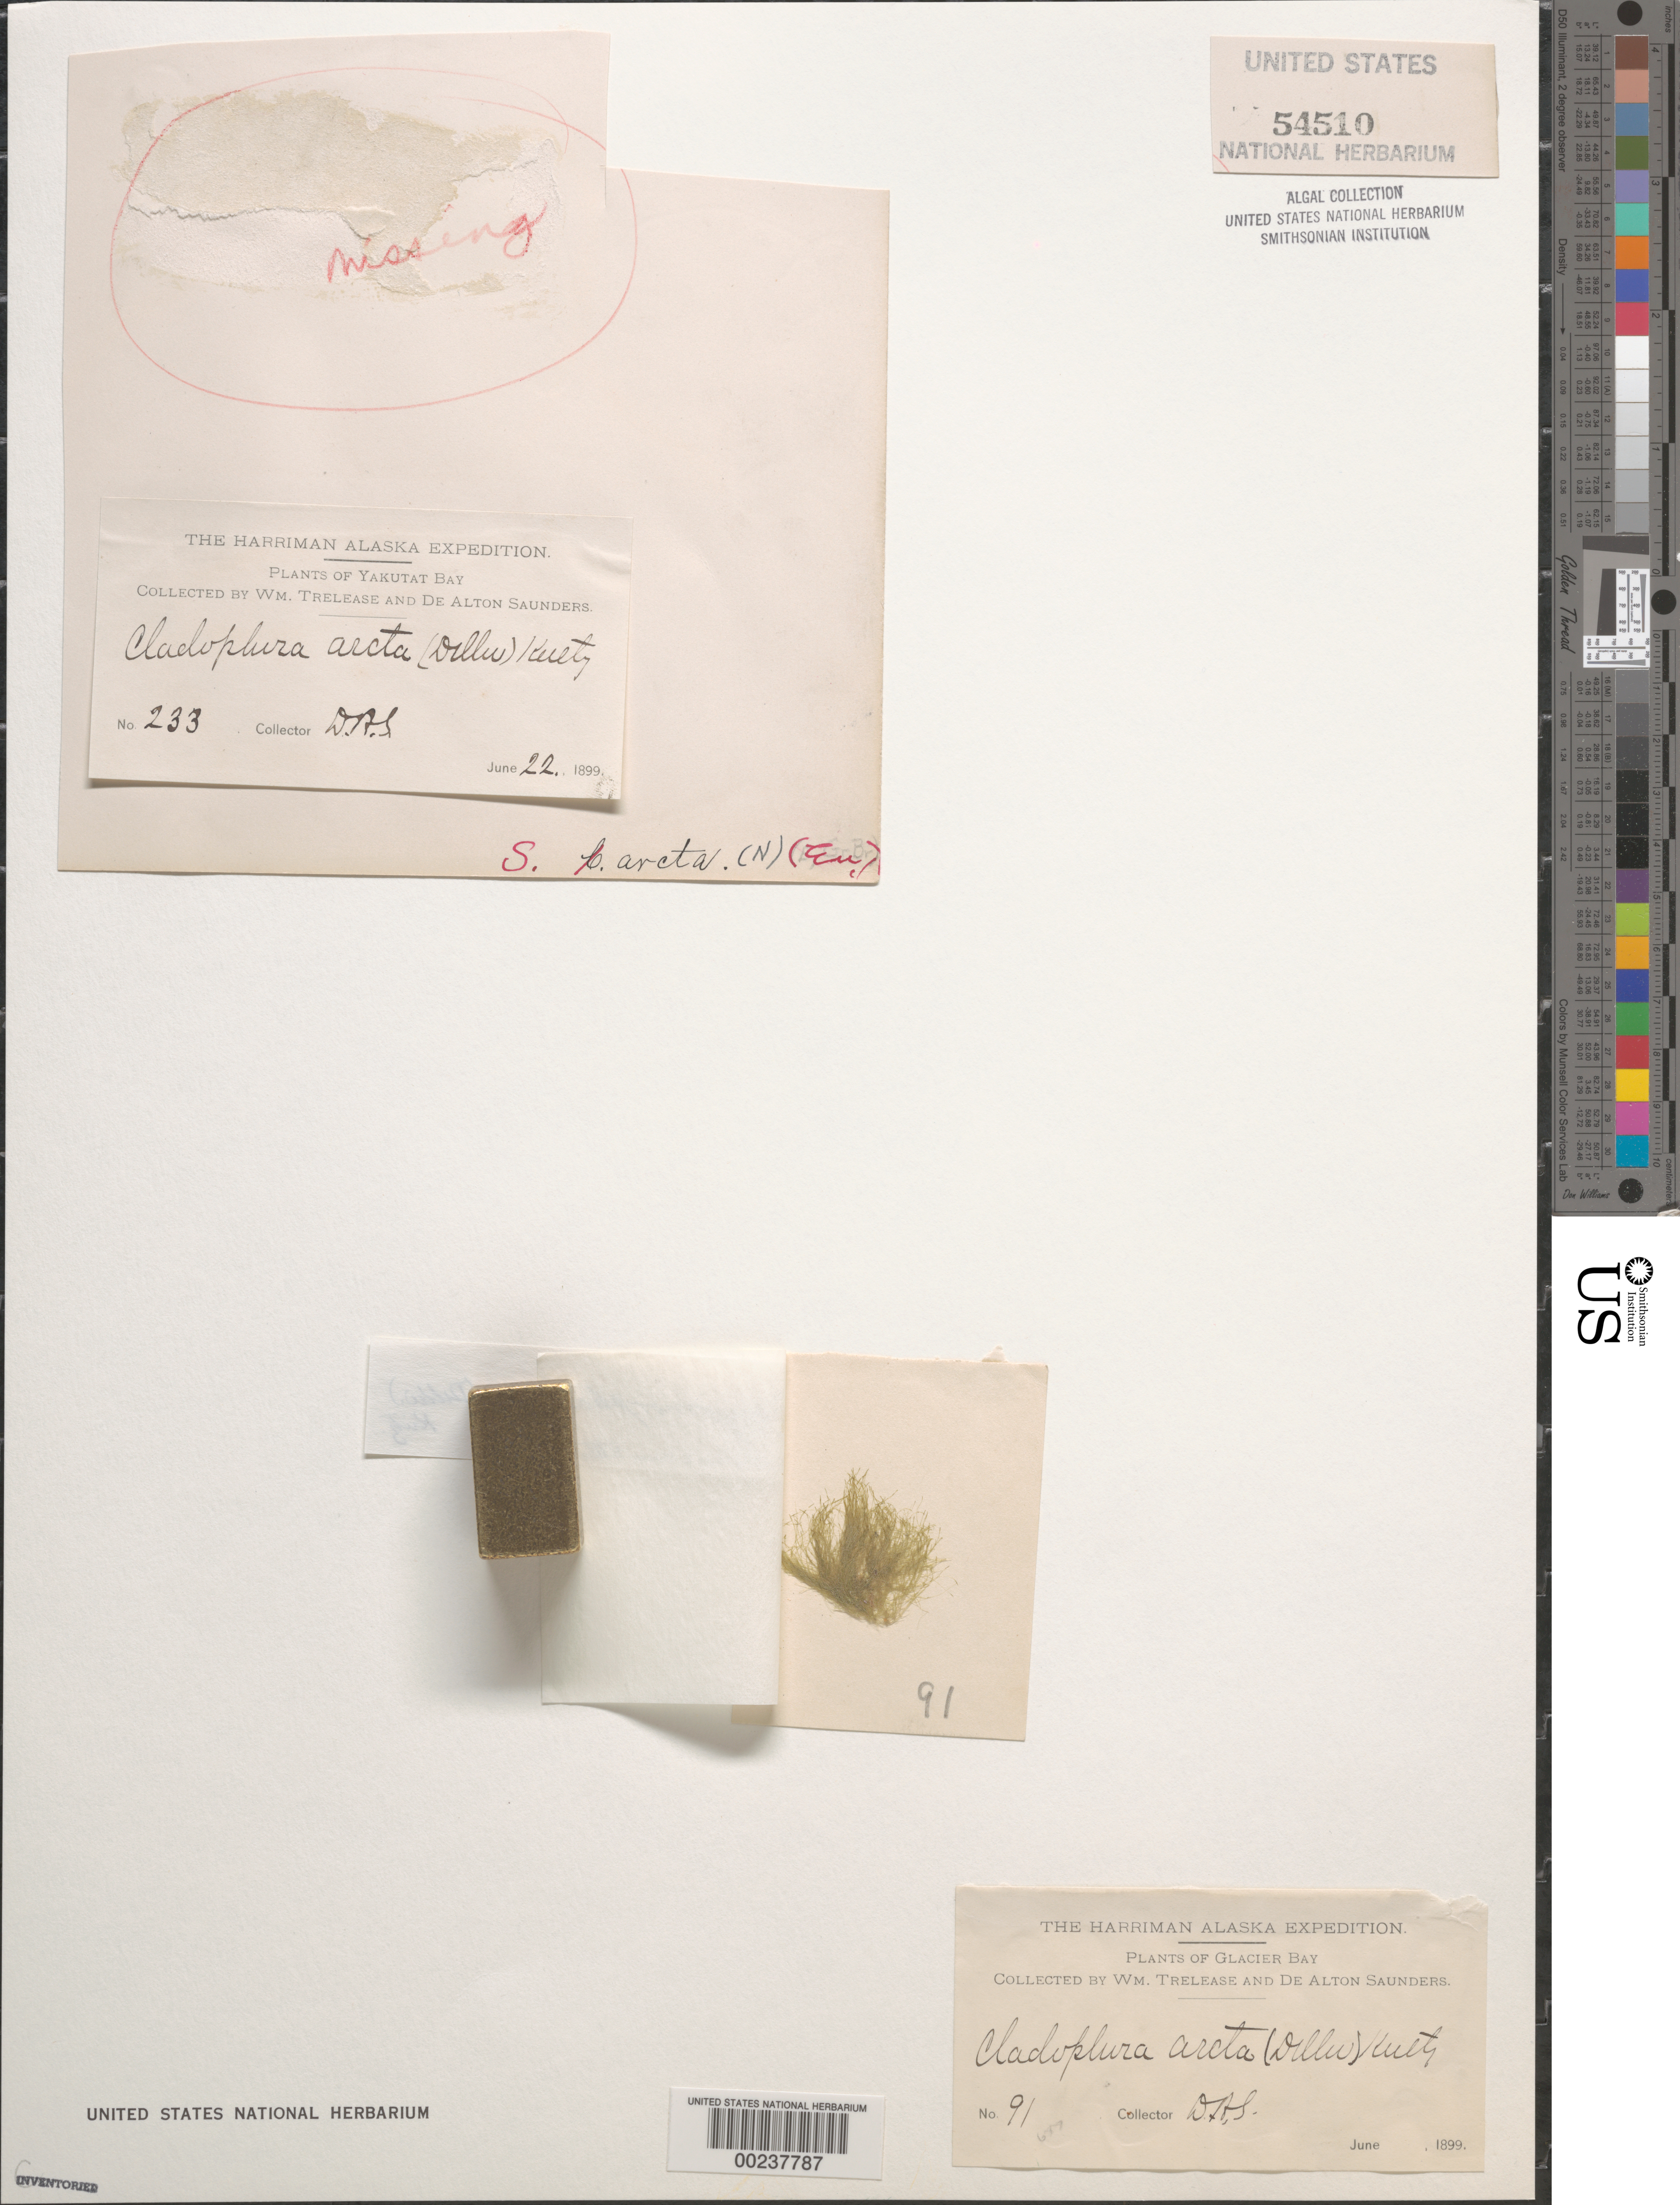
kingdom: Plantae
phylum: Chlorophyta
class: Ulvophyceae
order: Ulotrichales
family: Ulotrichaceae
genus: Acrosiphonia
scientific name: Acrosiphonia arcta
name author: (Dillwyn) Gain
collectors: D. Saunders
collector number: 91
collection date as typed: Jun 1899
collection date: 1899-06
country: United States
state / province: Alaska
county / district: Skagway-Yakutat-Angoon Division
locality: Glacier Bay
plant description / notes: Harriman Alaska Expedition, 1899; sheet includes Saunders no. 233, Yakutat Bay; specimen missing from sheet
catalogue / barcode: US 54510